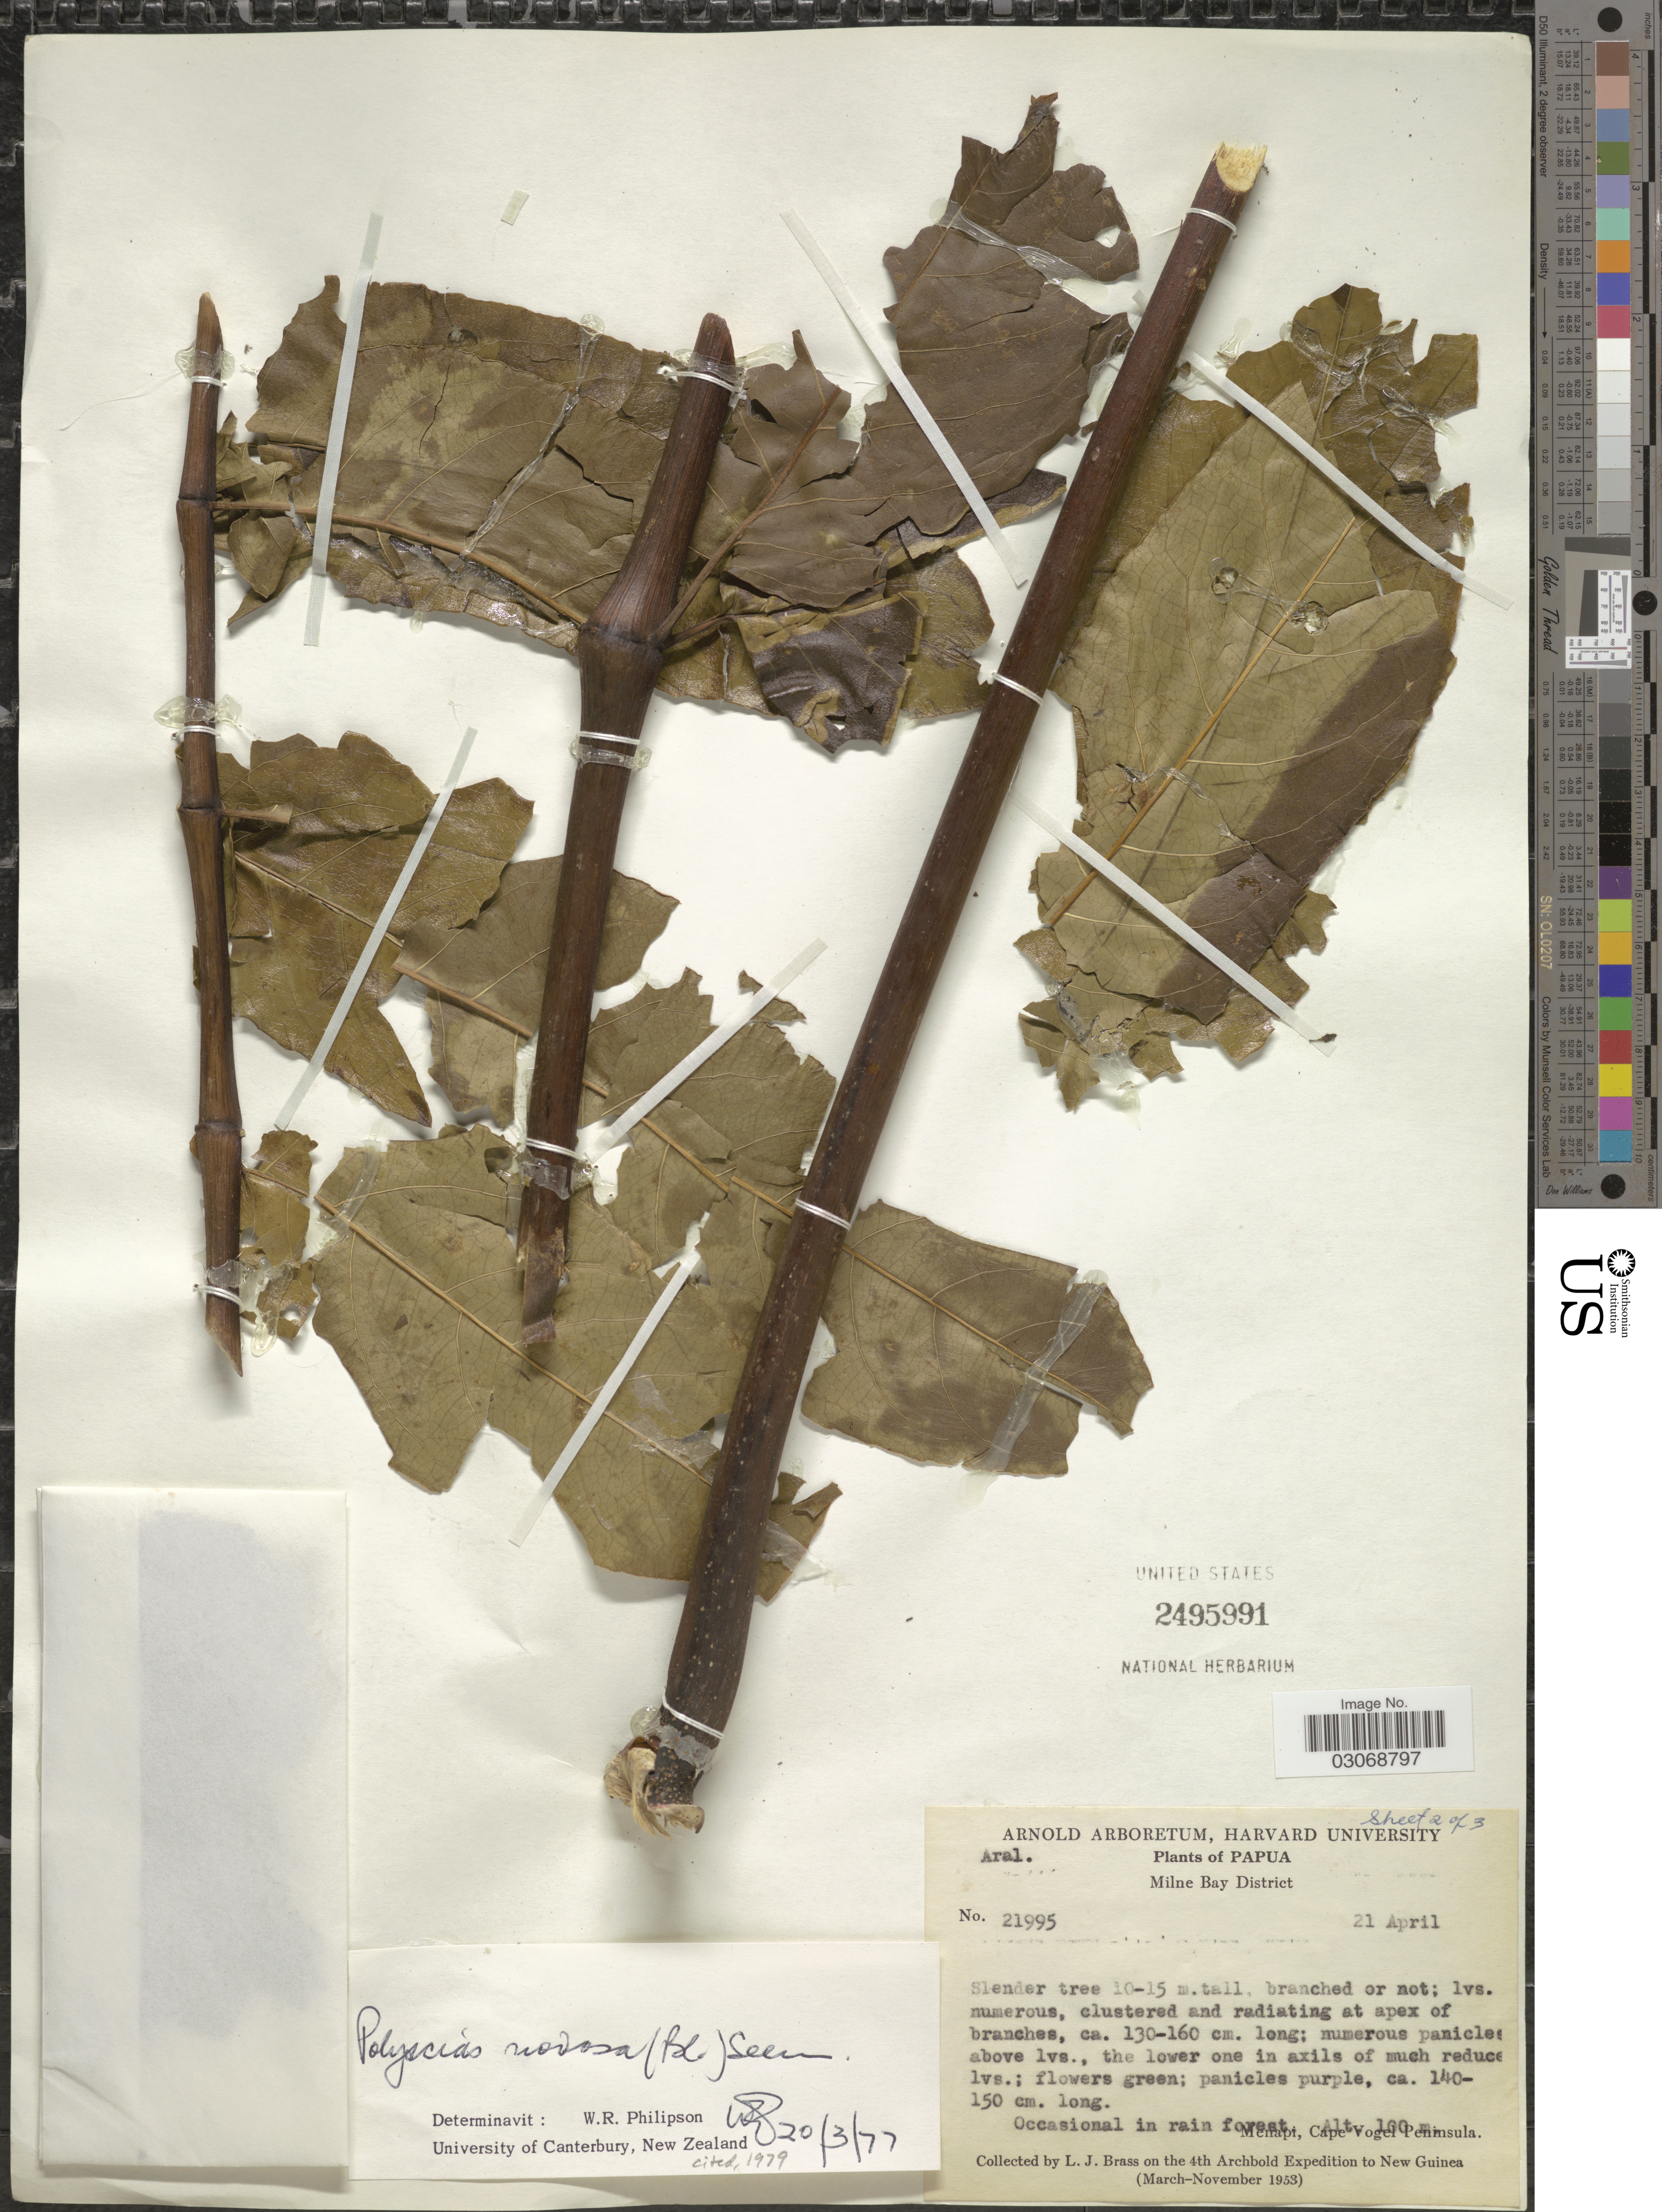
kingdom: Plantae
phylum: Tracheophyta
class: Magnoliopsida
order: Apiales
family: Araliaceae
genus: Polyscias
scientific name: Polyscias nodosa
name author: (Blume) Seem.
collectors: L. J. Brass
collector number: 21995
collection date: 1953-04-21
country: Papua New Guinea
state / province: Milne Bay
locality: Papua, milne Bay District, Menapi, Cape Volgel Peninsula.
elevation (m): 100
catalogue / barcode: US 2495991